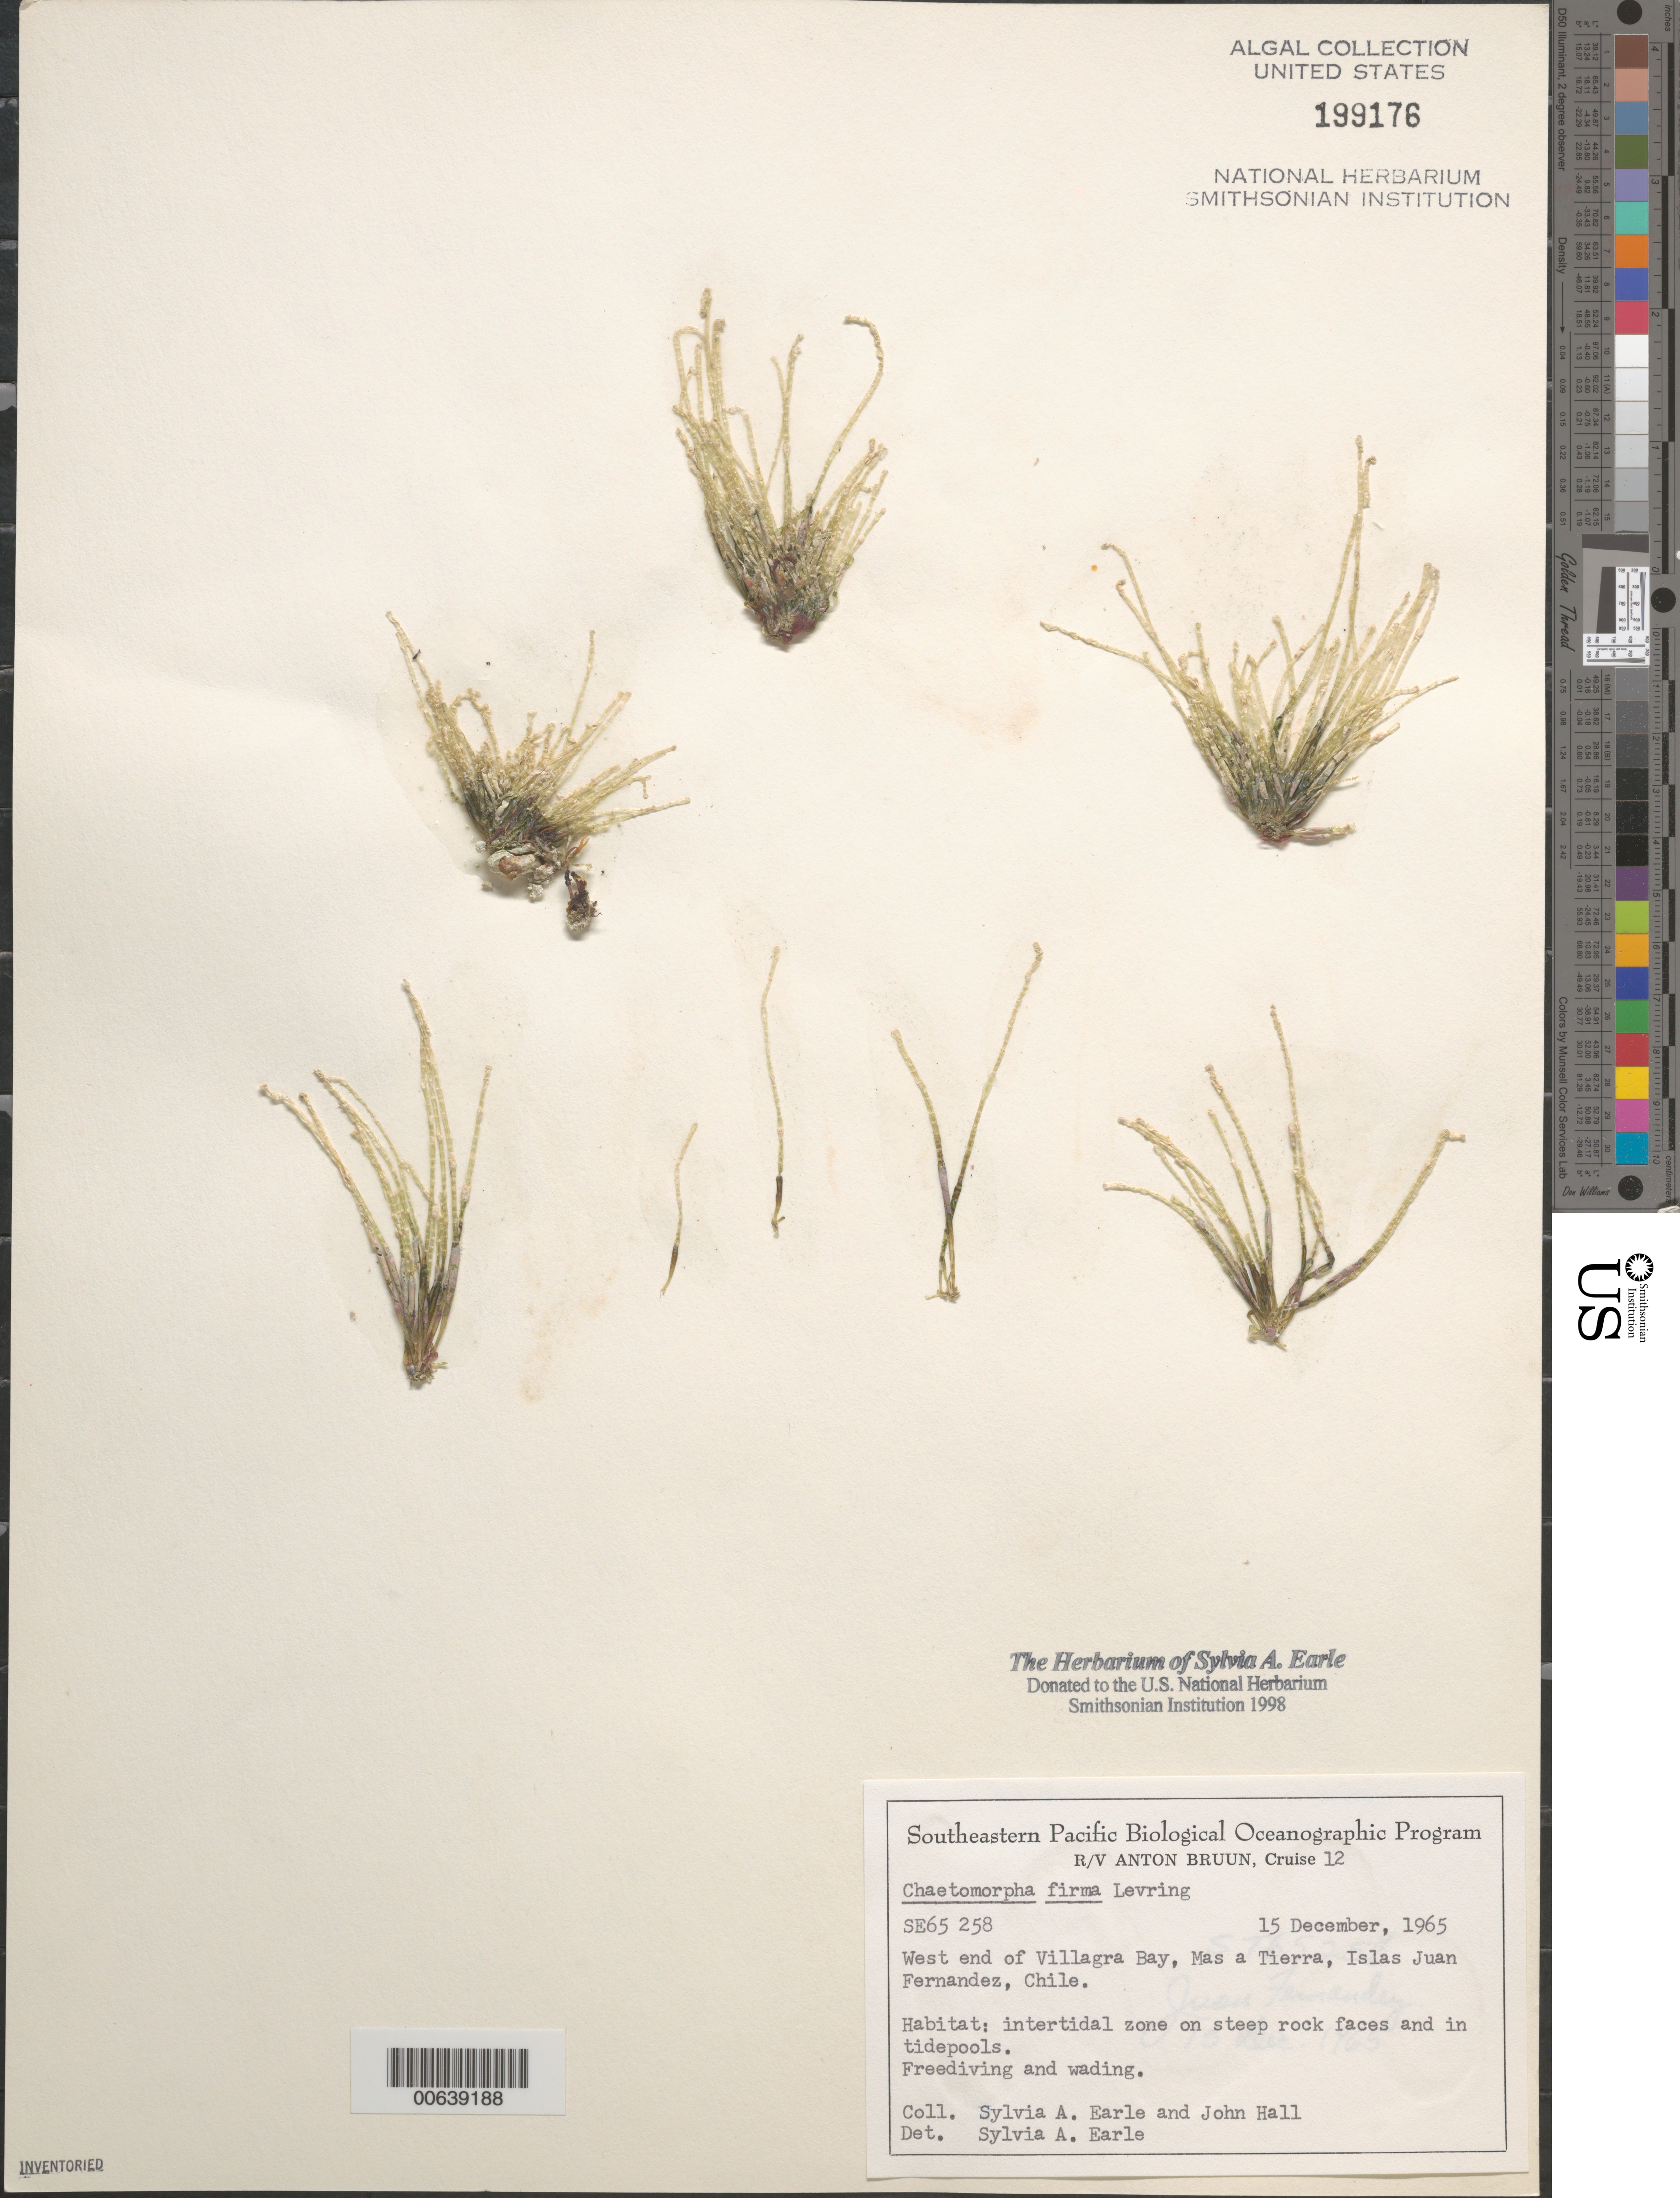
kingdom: Plantae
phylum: Chlorophyta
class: Ulvophyceae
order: Cladophorales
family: Cladophoraceae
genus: Chaetomorpha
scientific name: Chaetomorpha firma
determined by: Earle, S. A.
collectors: S. A. Earle & J. Hall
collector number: SE 65258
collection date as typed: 15 Dec 1965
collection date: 1965-12-15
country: Chile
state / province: Valparaíso (V)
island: Isla Más a Tierra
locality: Villagra Bay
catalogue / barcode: US 199176